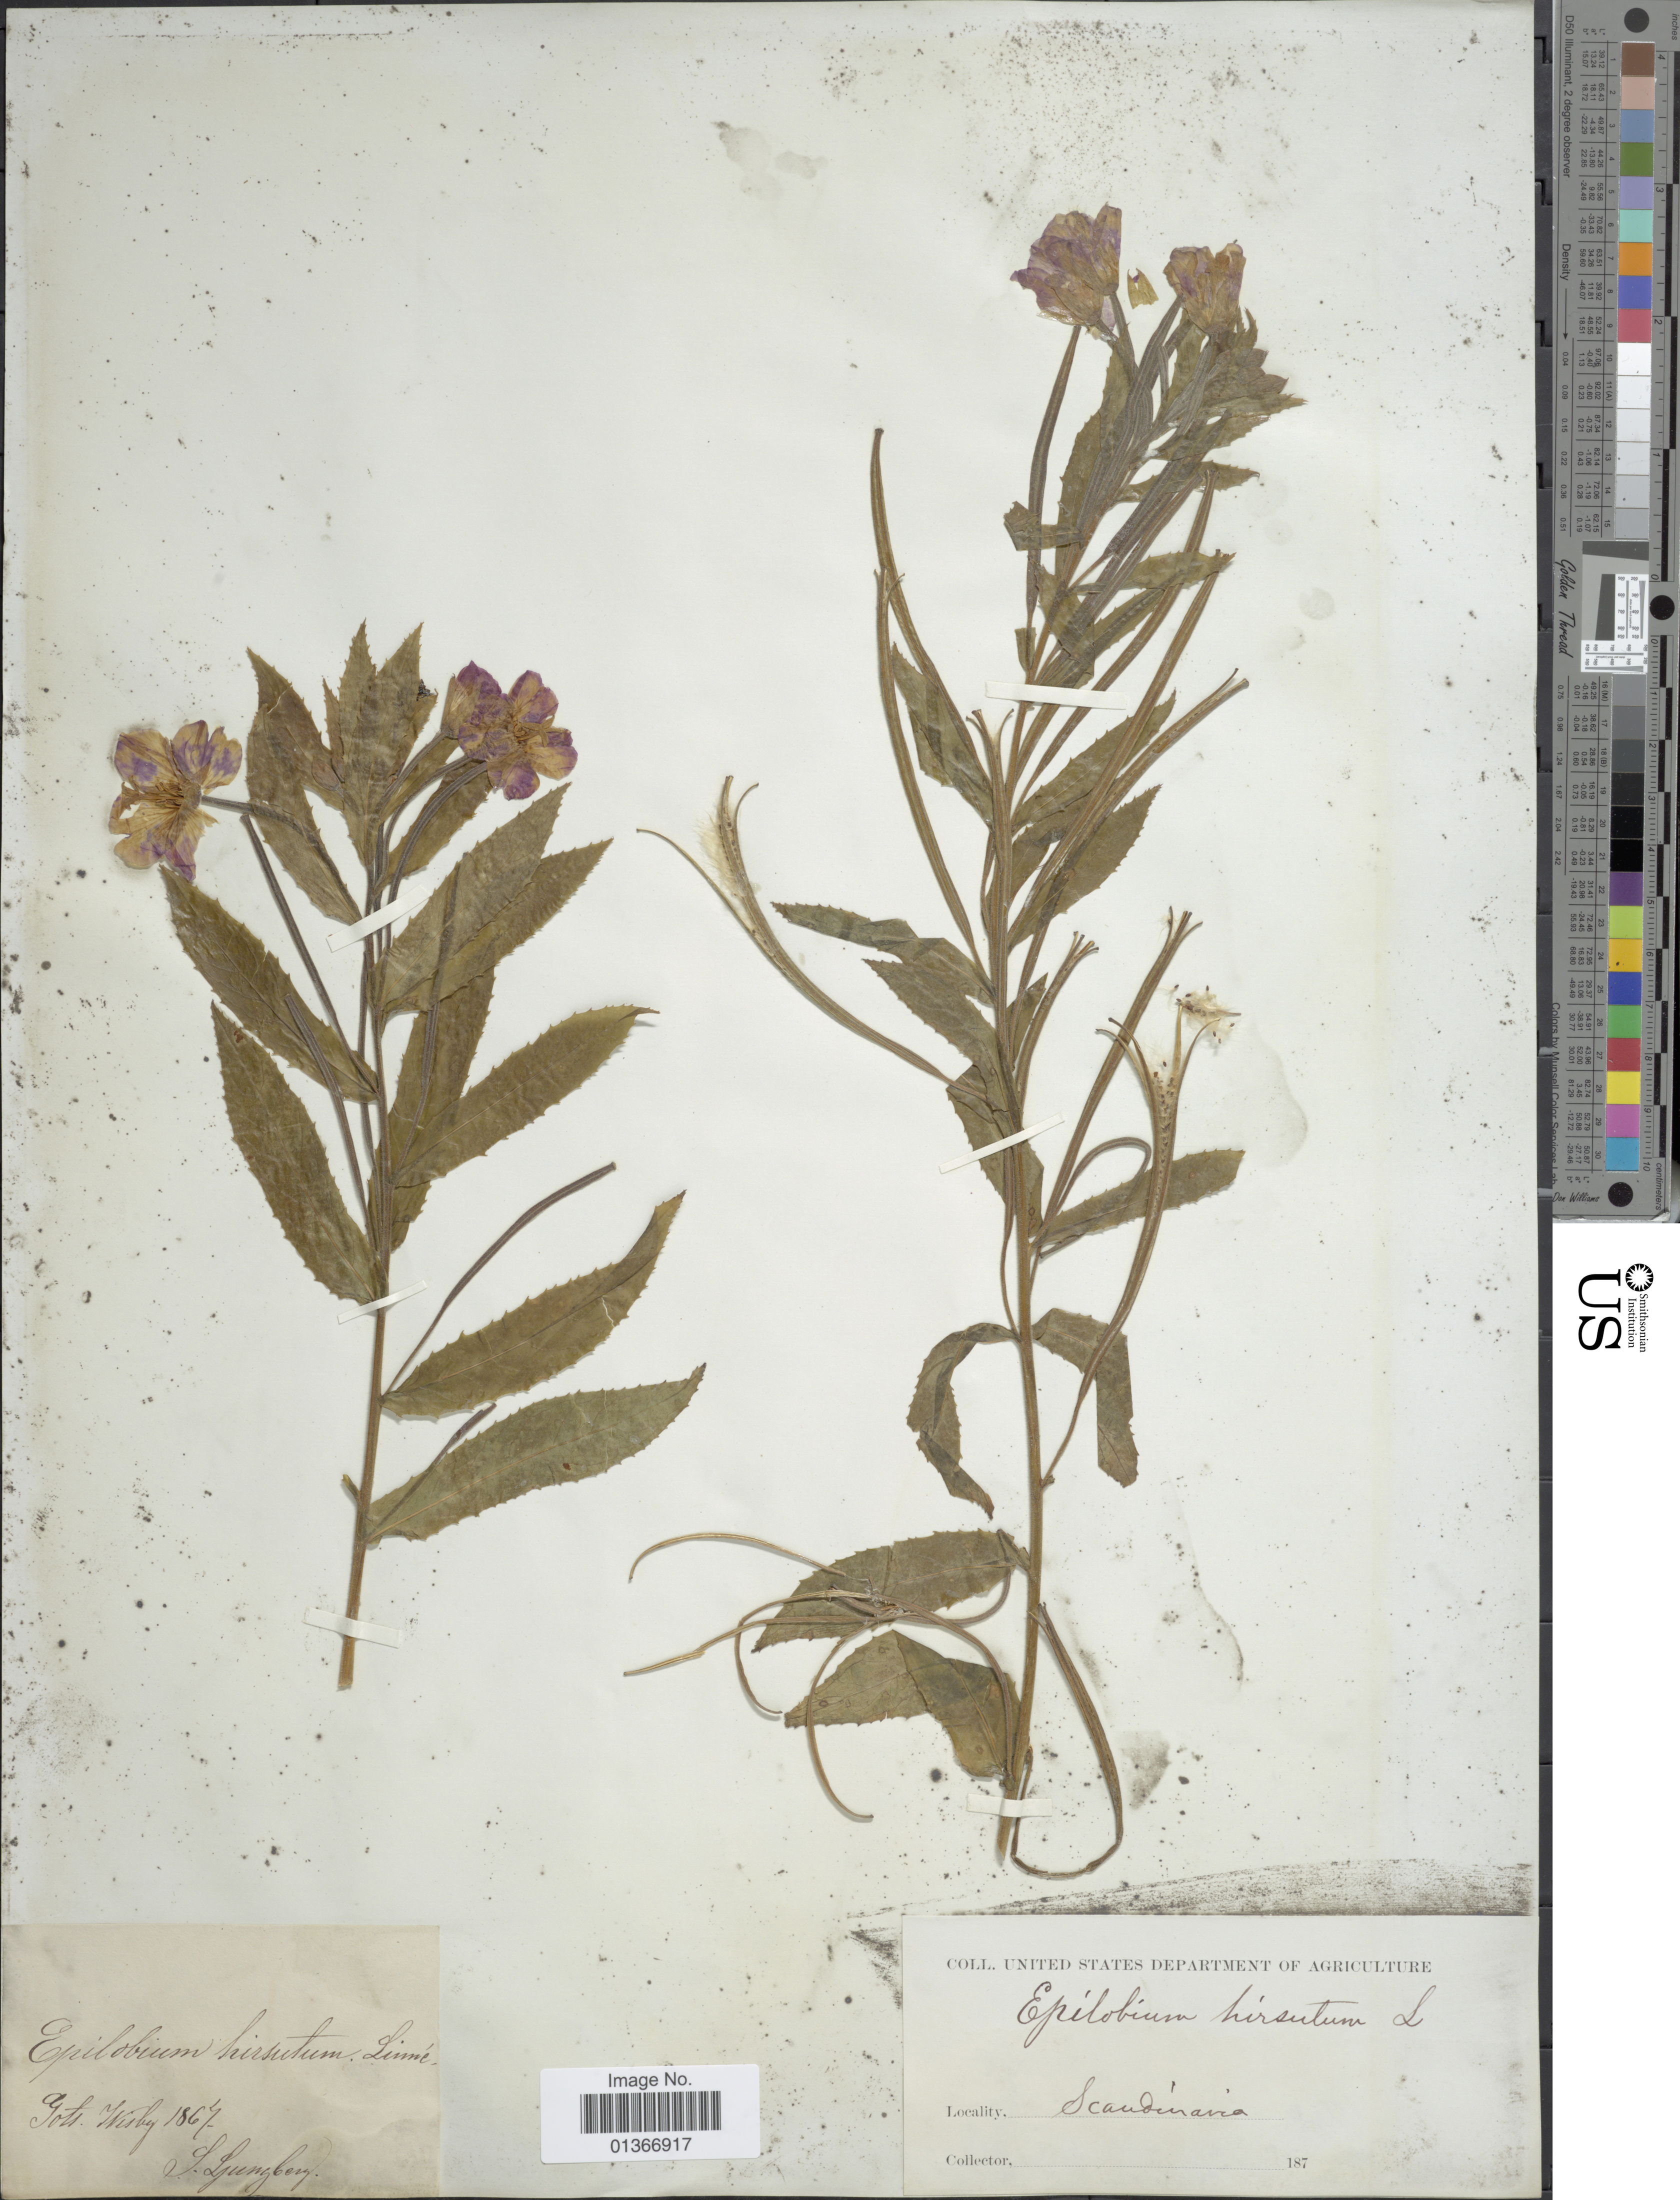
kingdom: Plantae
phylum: Tracheophyta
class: Magnoliopsida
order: Myrtales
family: Onagraceae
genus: Epilobium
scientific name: Epilobium hirsutum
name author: L.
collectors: S. Ljungberg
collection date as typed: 18 Jun 1872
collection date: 1867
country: Sweden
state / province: Gotland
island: Gotland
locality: Visby